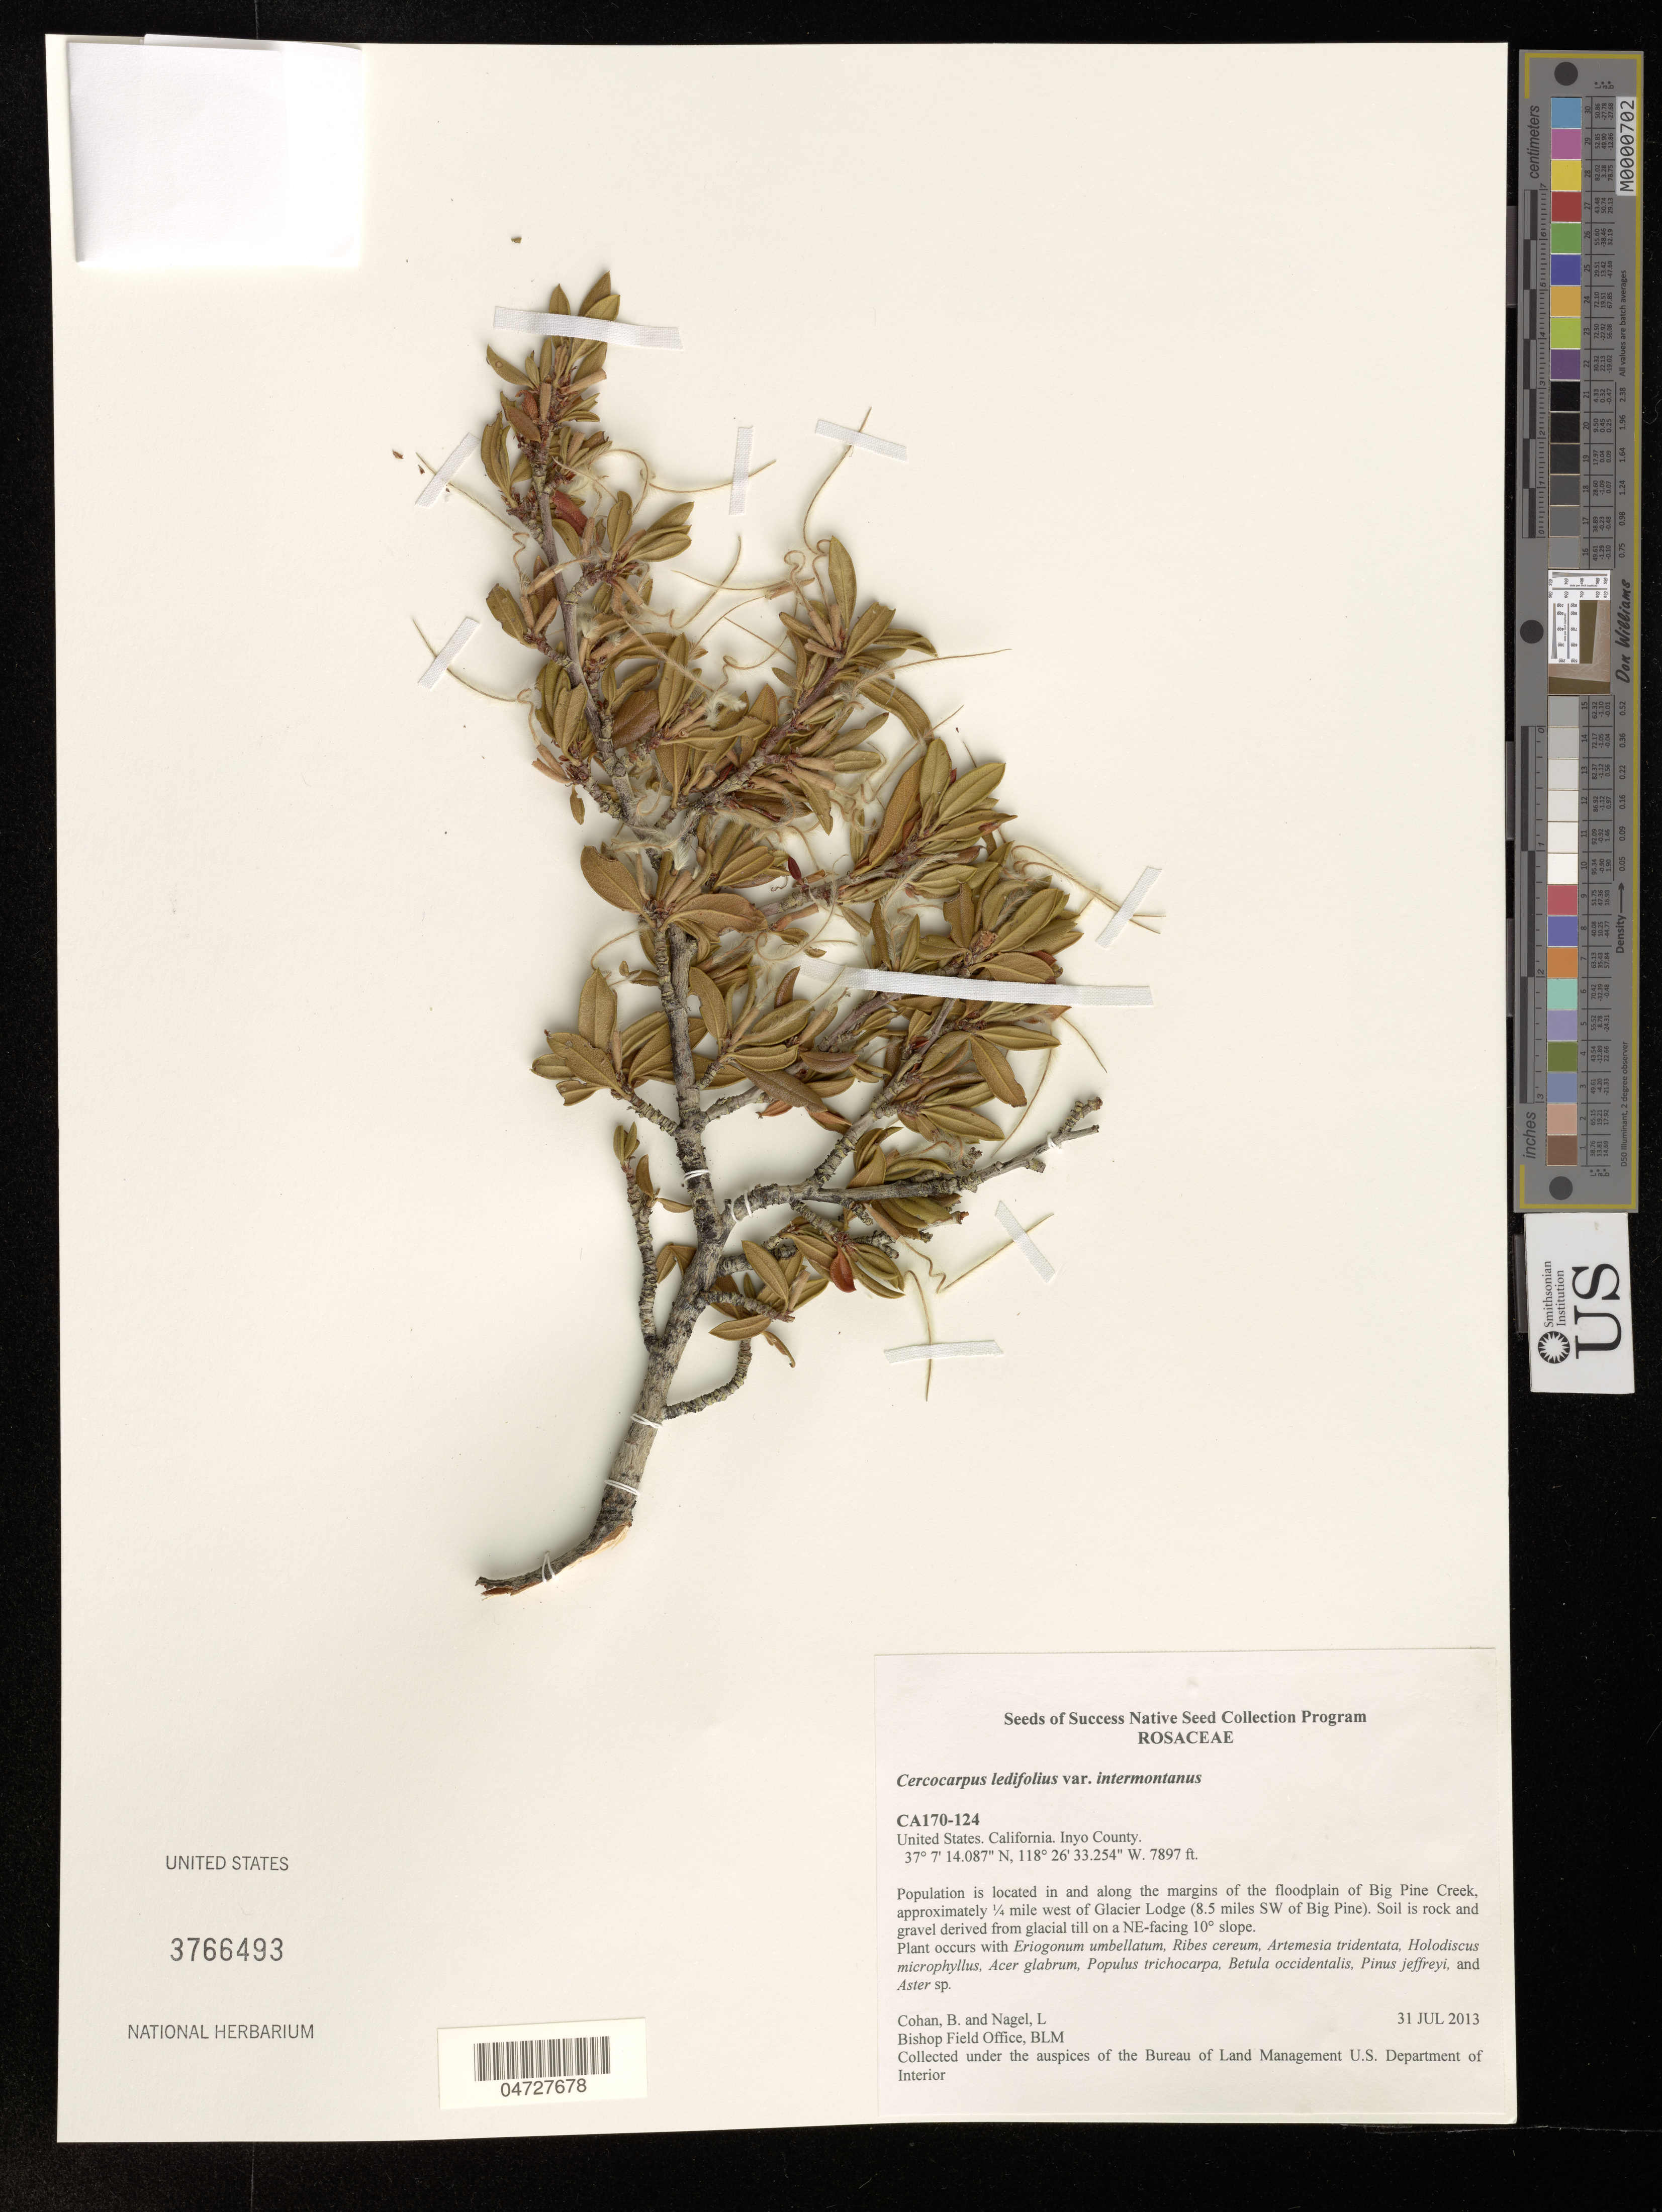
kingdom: Plantae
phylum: Tracheophyta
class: Magnoliopsida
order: Rosales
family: Rosaceae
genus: Cercocarpus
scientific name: Cercocarpus ledifolius var. intermontanus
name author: Nutt.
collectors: B. Cohan & L. Nagel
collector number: CA170-124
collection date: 2013-05-31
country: United States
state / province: California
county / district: Inyo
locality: Inyo County. Population is located in and along the margins of the floodplain of Big Pine Creek, approximately 1/4 mile west of Glacier Lodge (8.5 miles SW of Big Pine).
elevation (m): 2407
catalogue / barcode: US 3766493